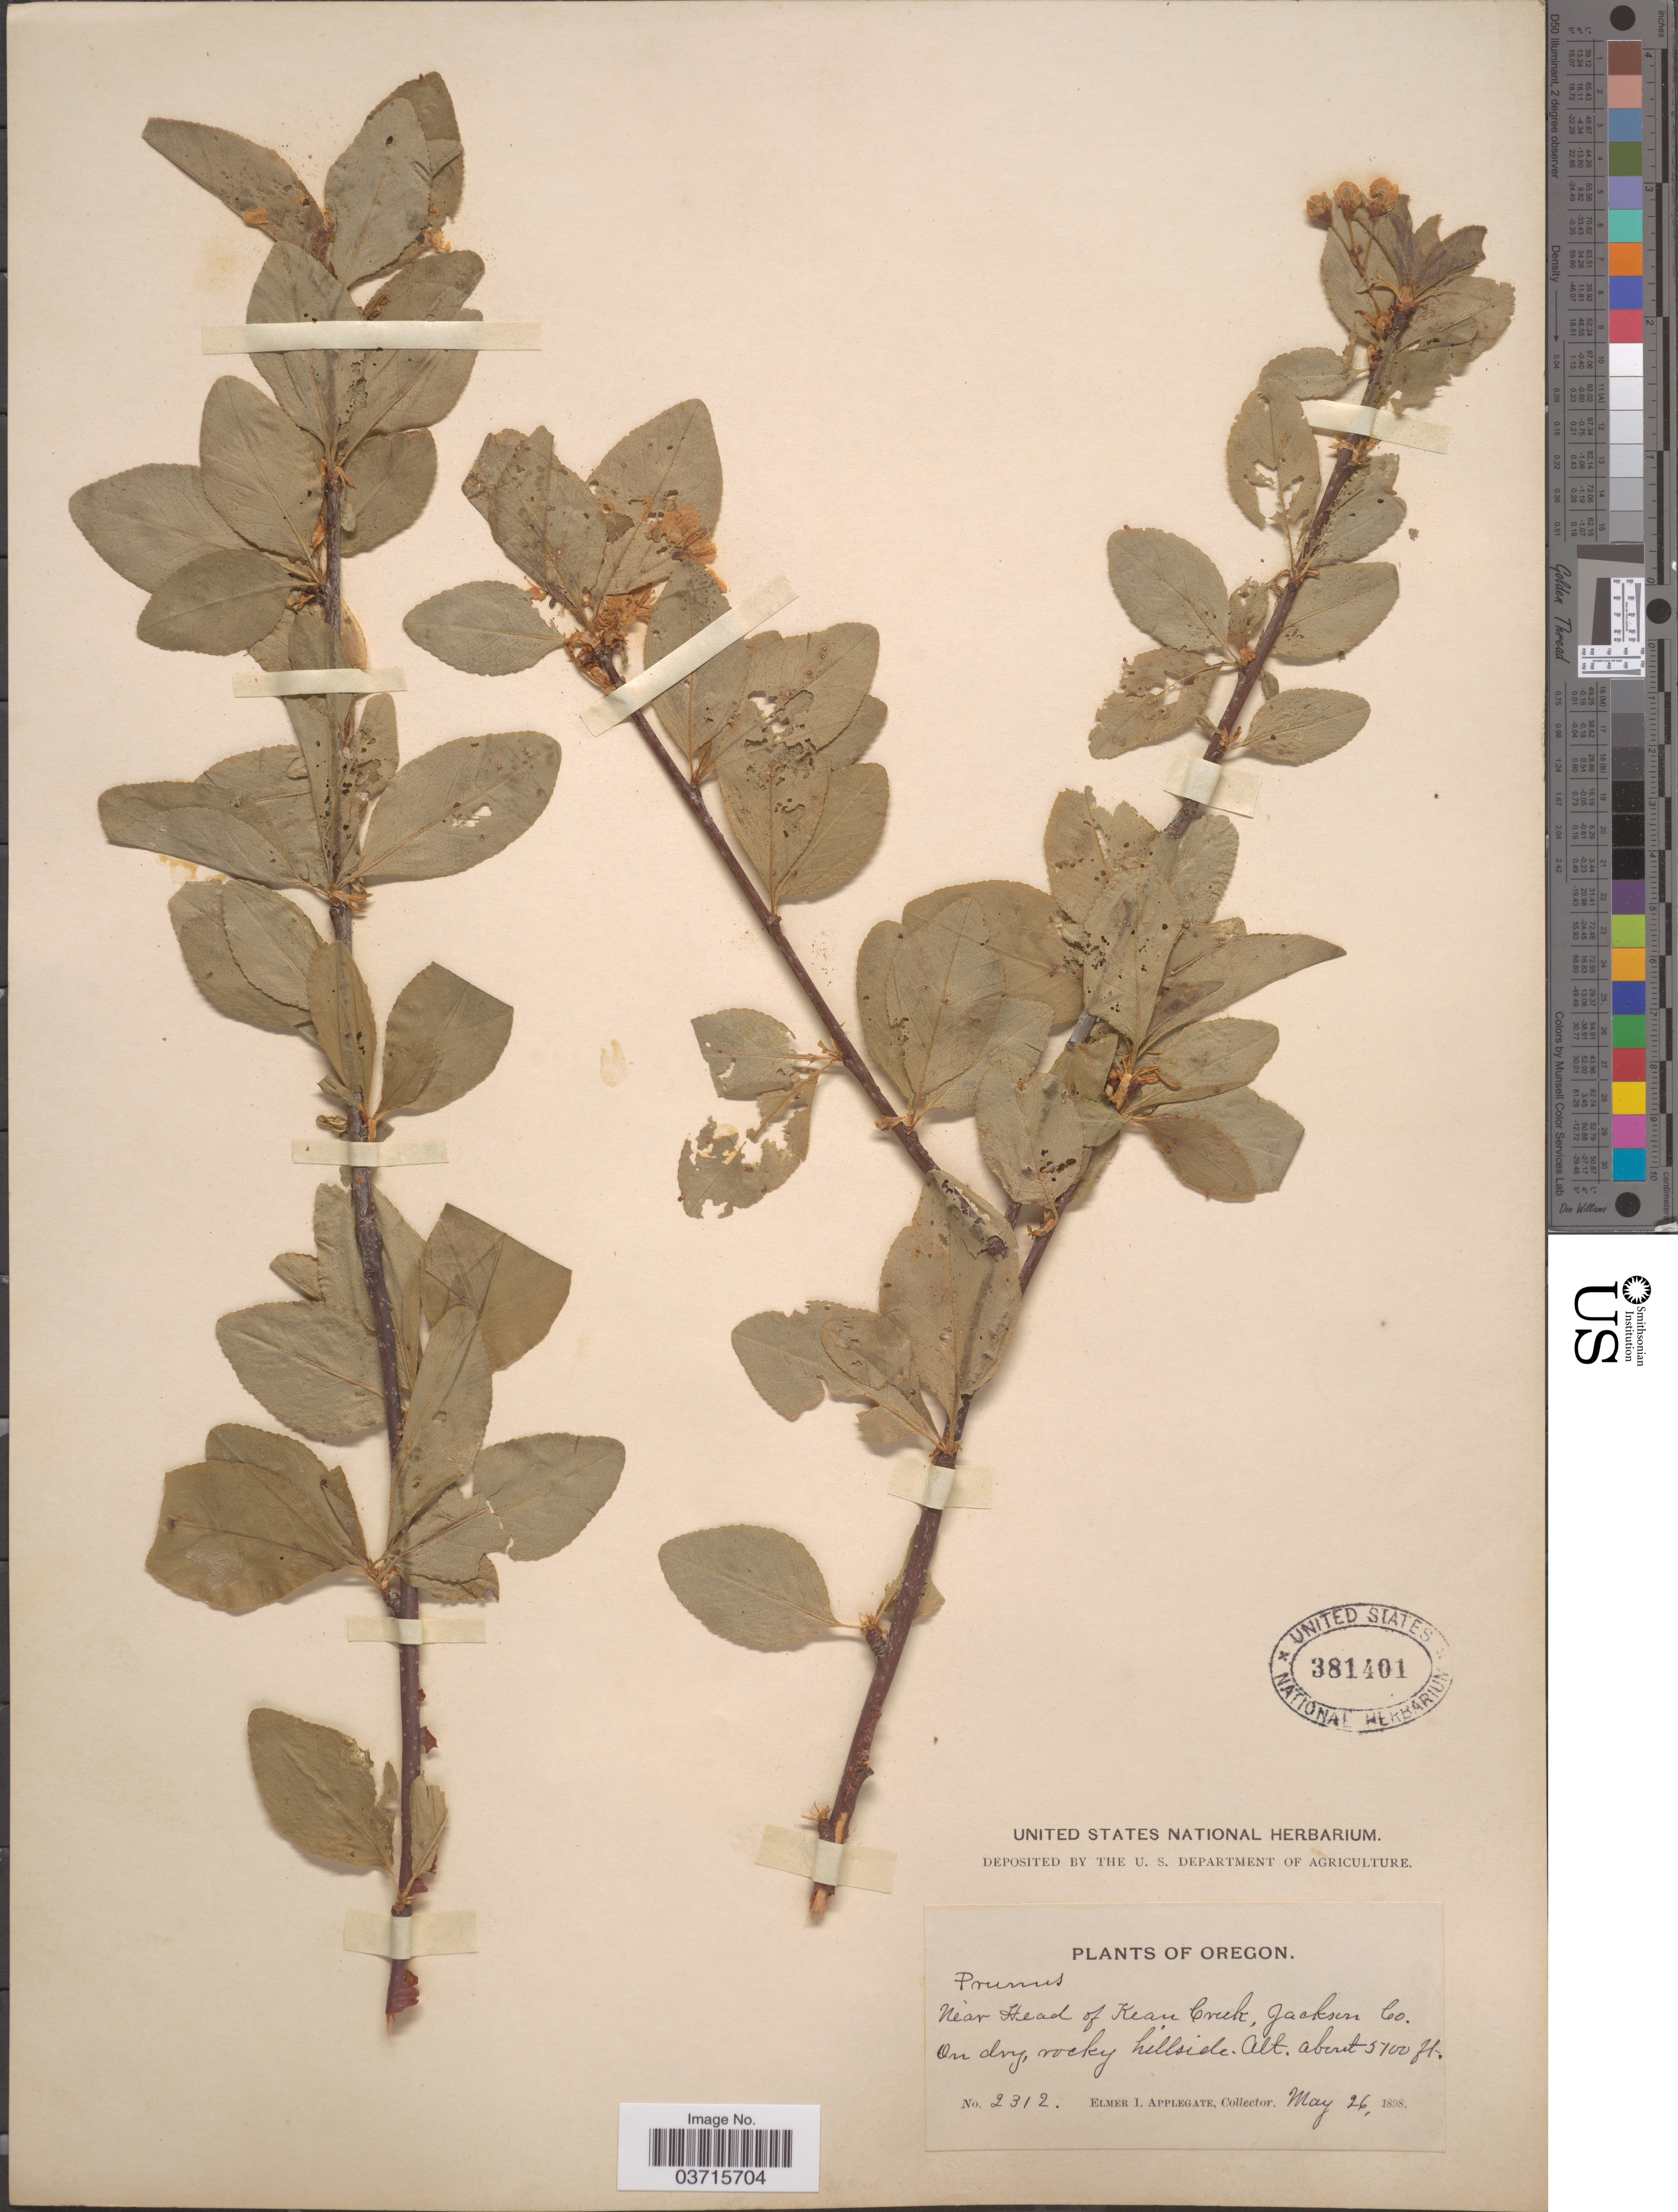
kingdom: Plantae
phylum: Tracheophyta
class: Magnoliopsida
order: Rosales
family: Rosaceae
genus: Prunus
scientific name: Prunus emarginata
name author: (Douglas ex Hook.) Eaton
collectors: E. I. Applegate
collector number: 2312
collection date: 1898-05-26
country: United States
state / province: Oregon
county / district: Jackson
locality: Near Head of Kean Creek, Jackson Co.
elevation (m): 1554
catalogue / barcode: US 381401